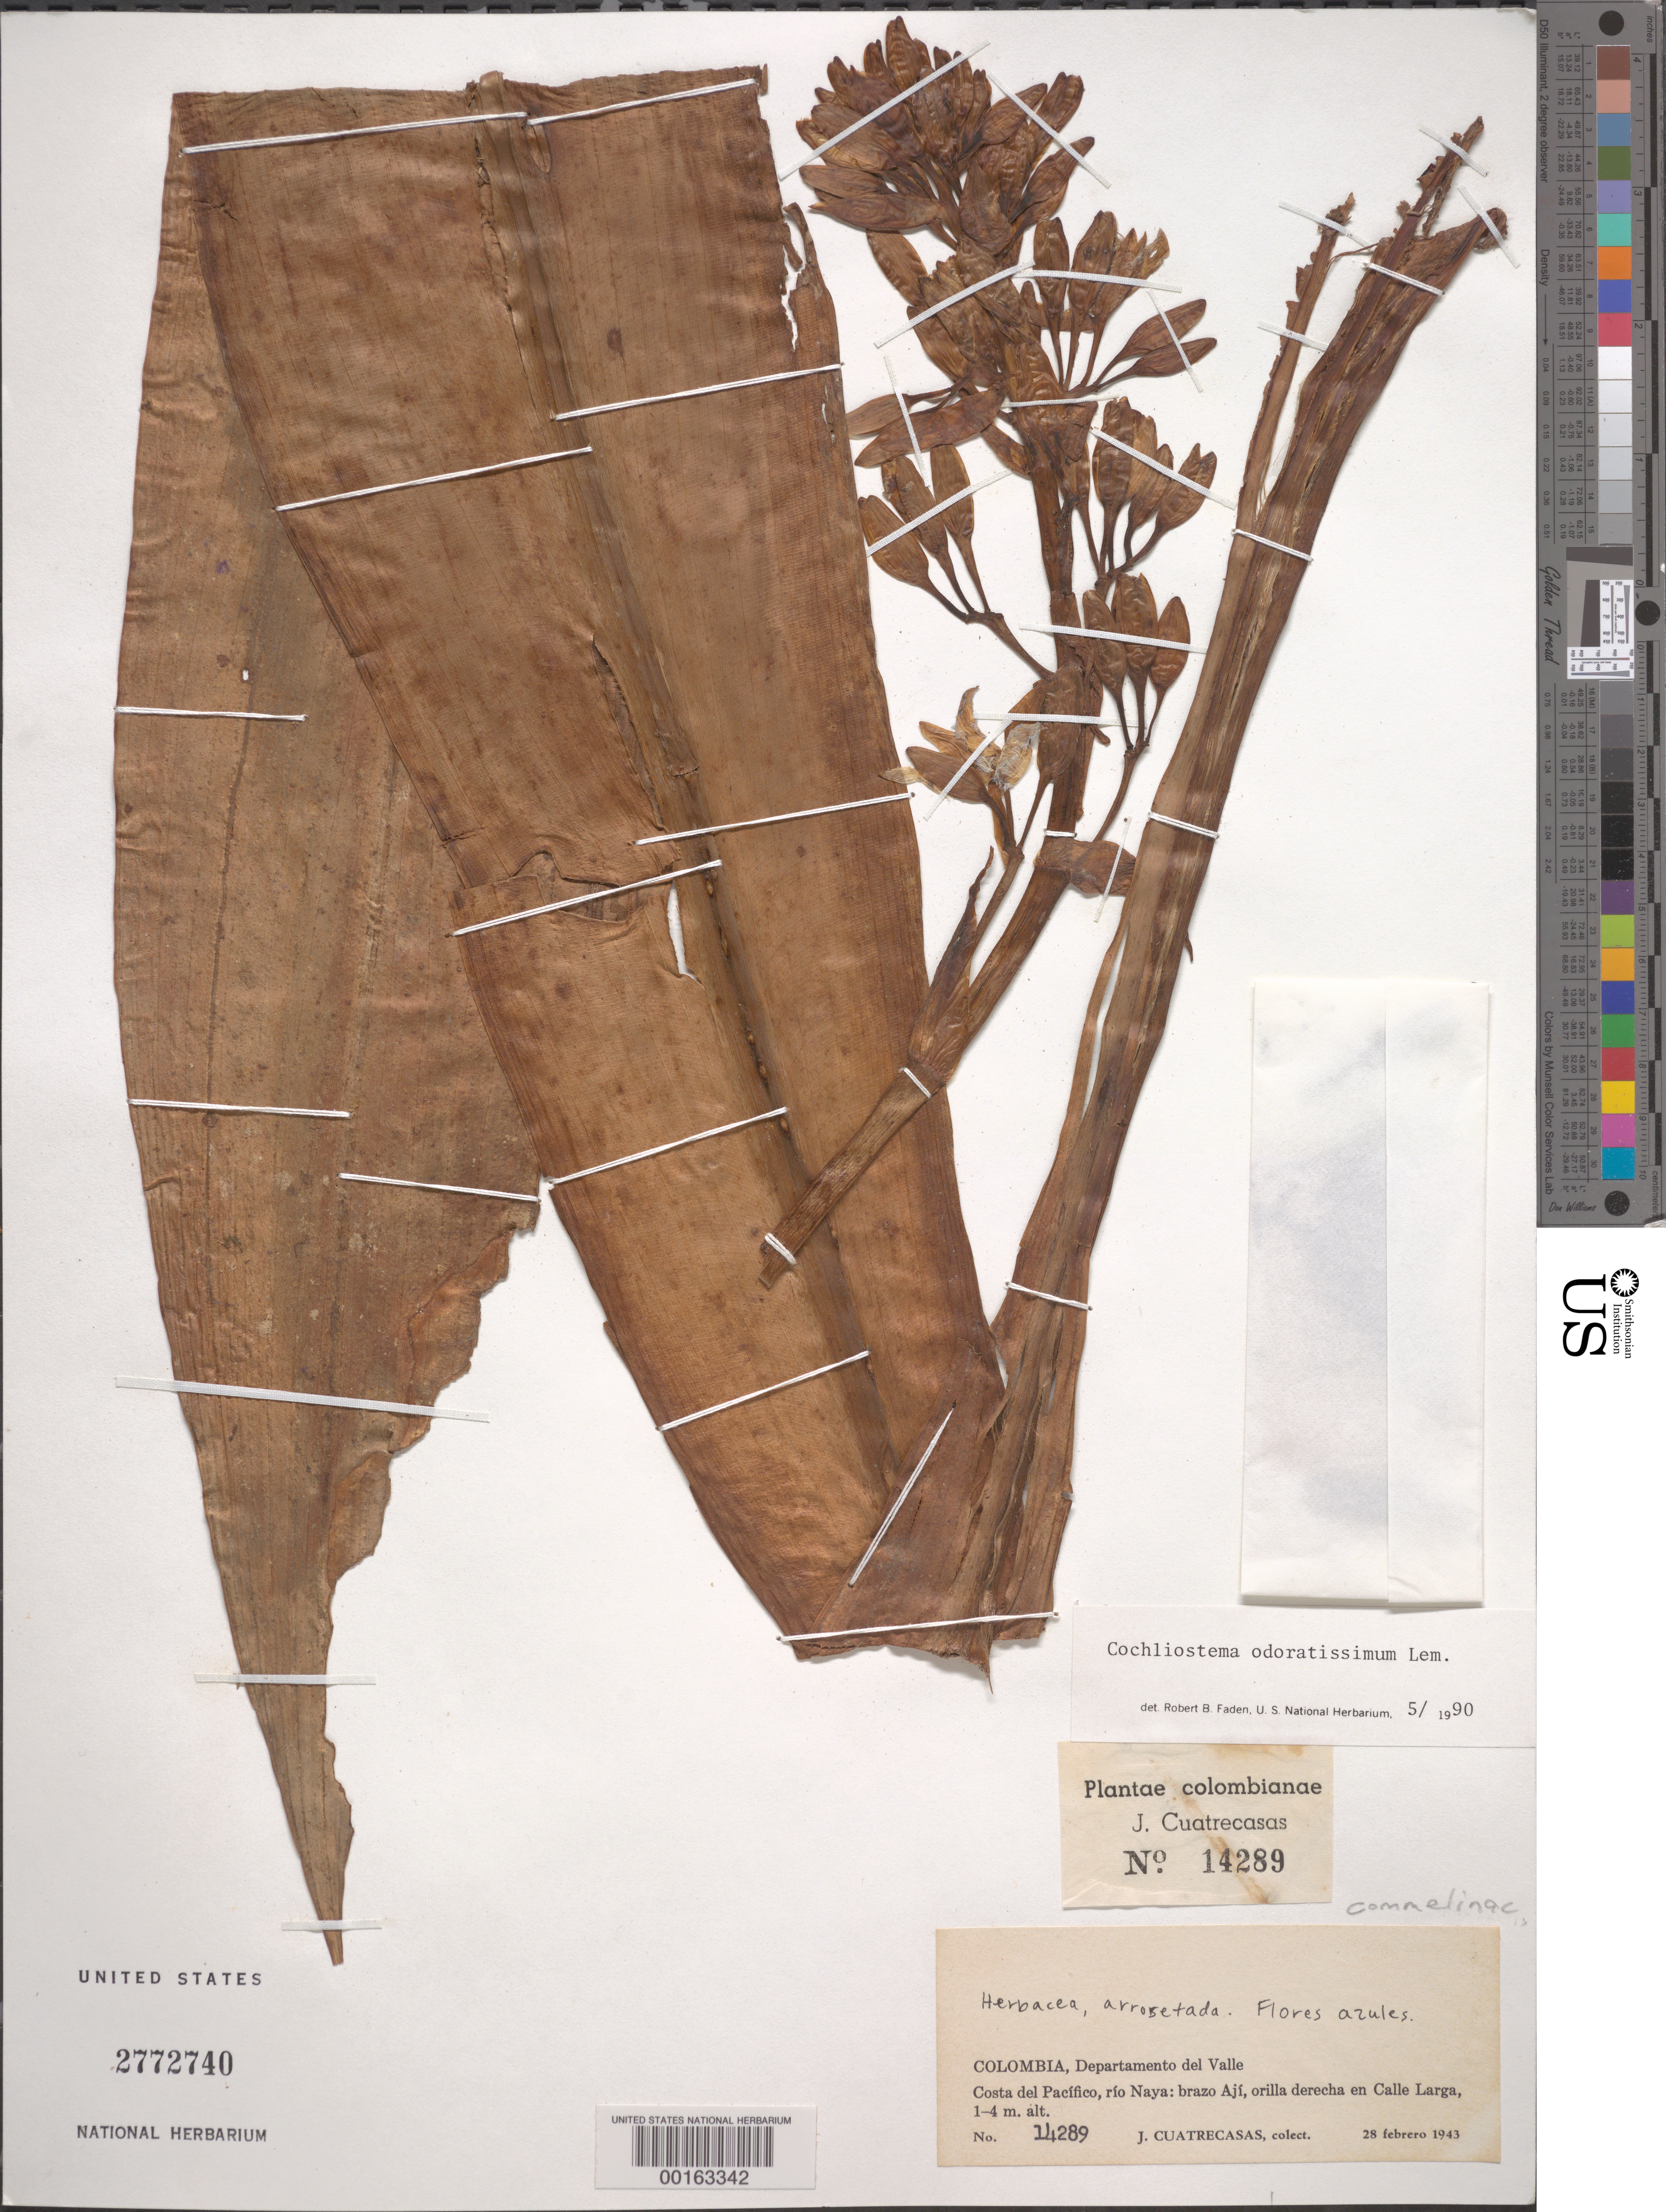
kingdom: Plantae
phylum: Tracheophyta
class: Liliopsida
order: Commelinales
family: Commelinaceae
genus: Cochliostema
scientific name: Cochliostema odoratissimum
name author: Lem.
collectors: J. Cuatrecasas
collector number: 14289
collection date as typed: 28 Feb 1943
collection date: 1943-02-28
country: Colombia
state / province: Valle del Cauca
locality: Rio naya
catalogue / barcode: US 2772740